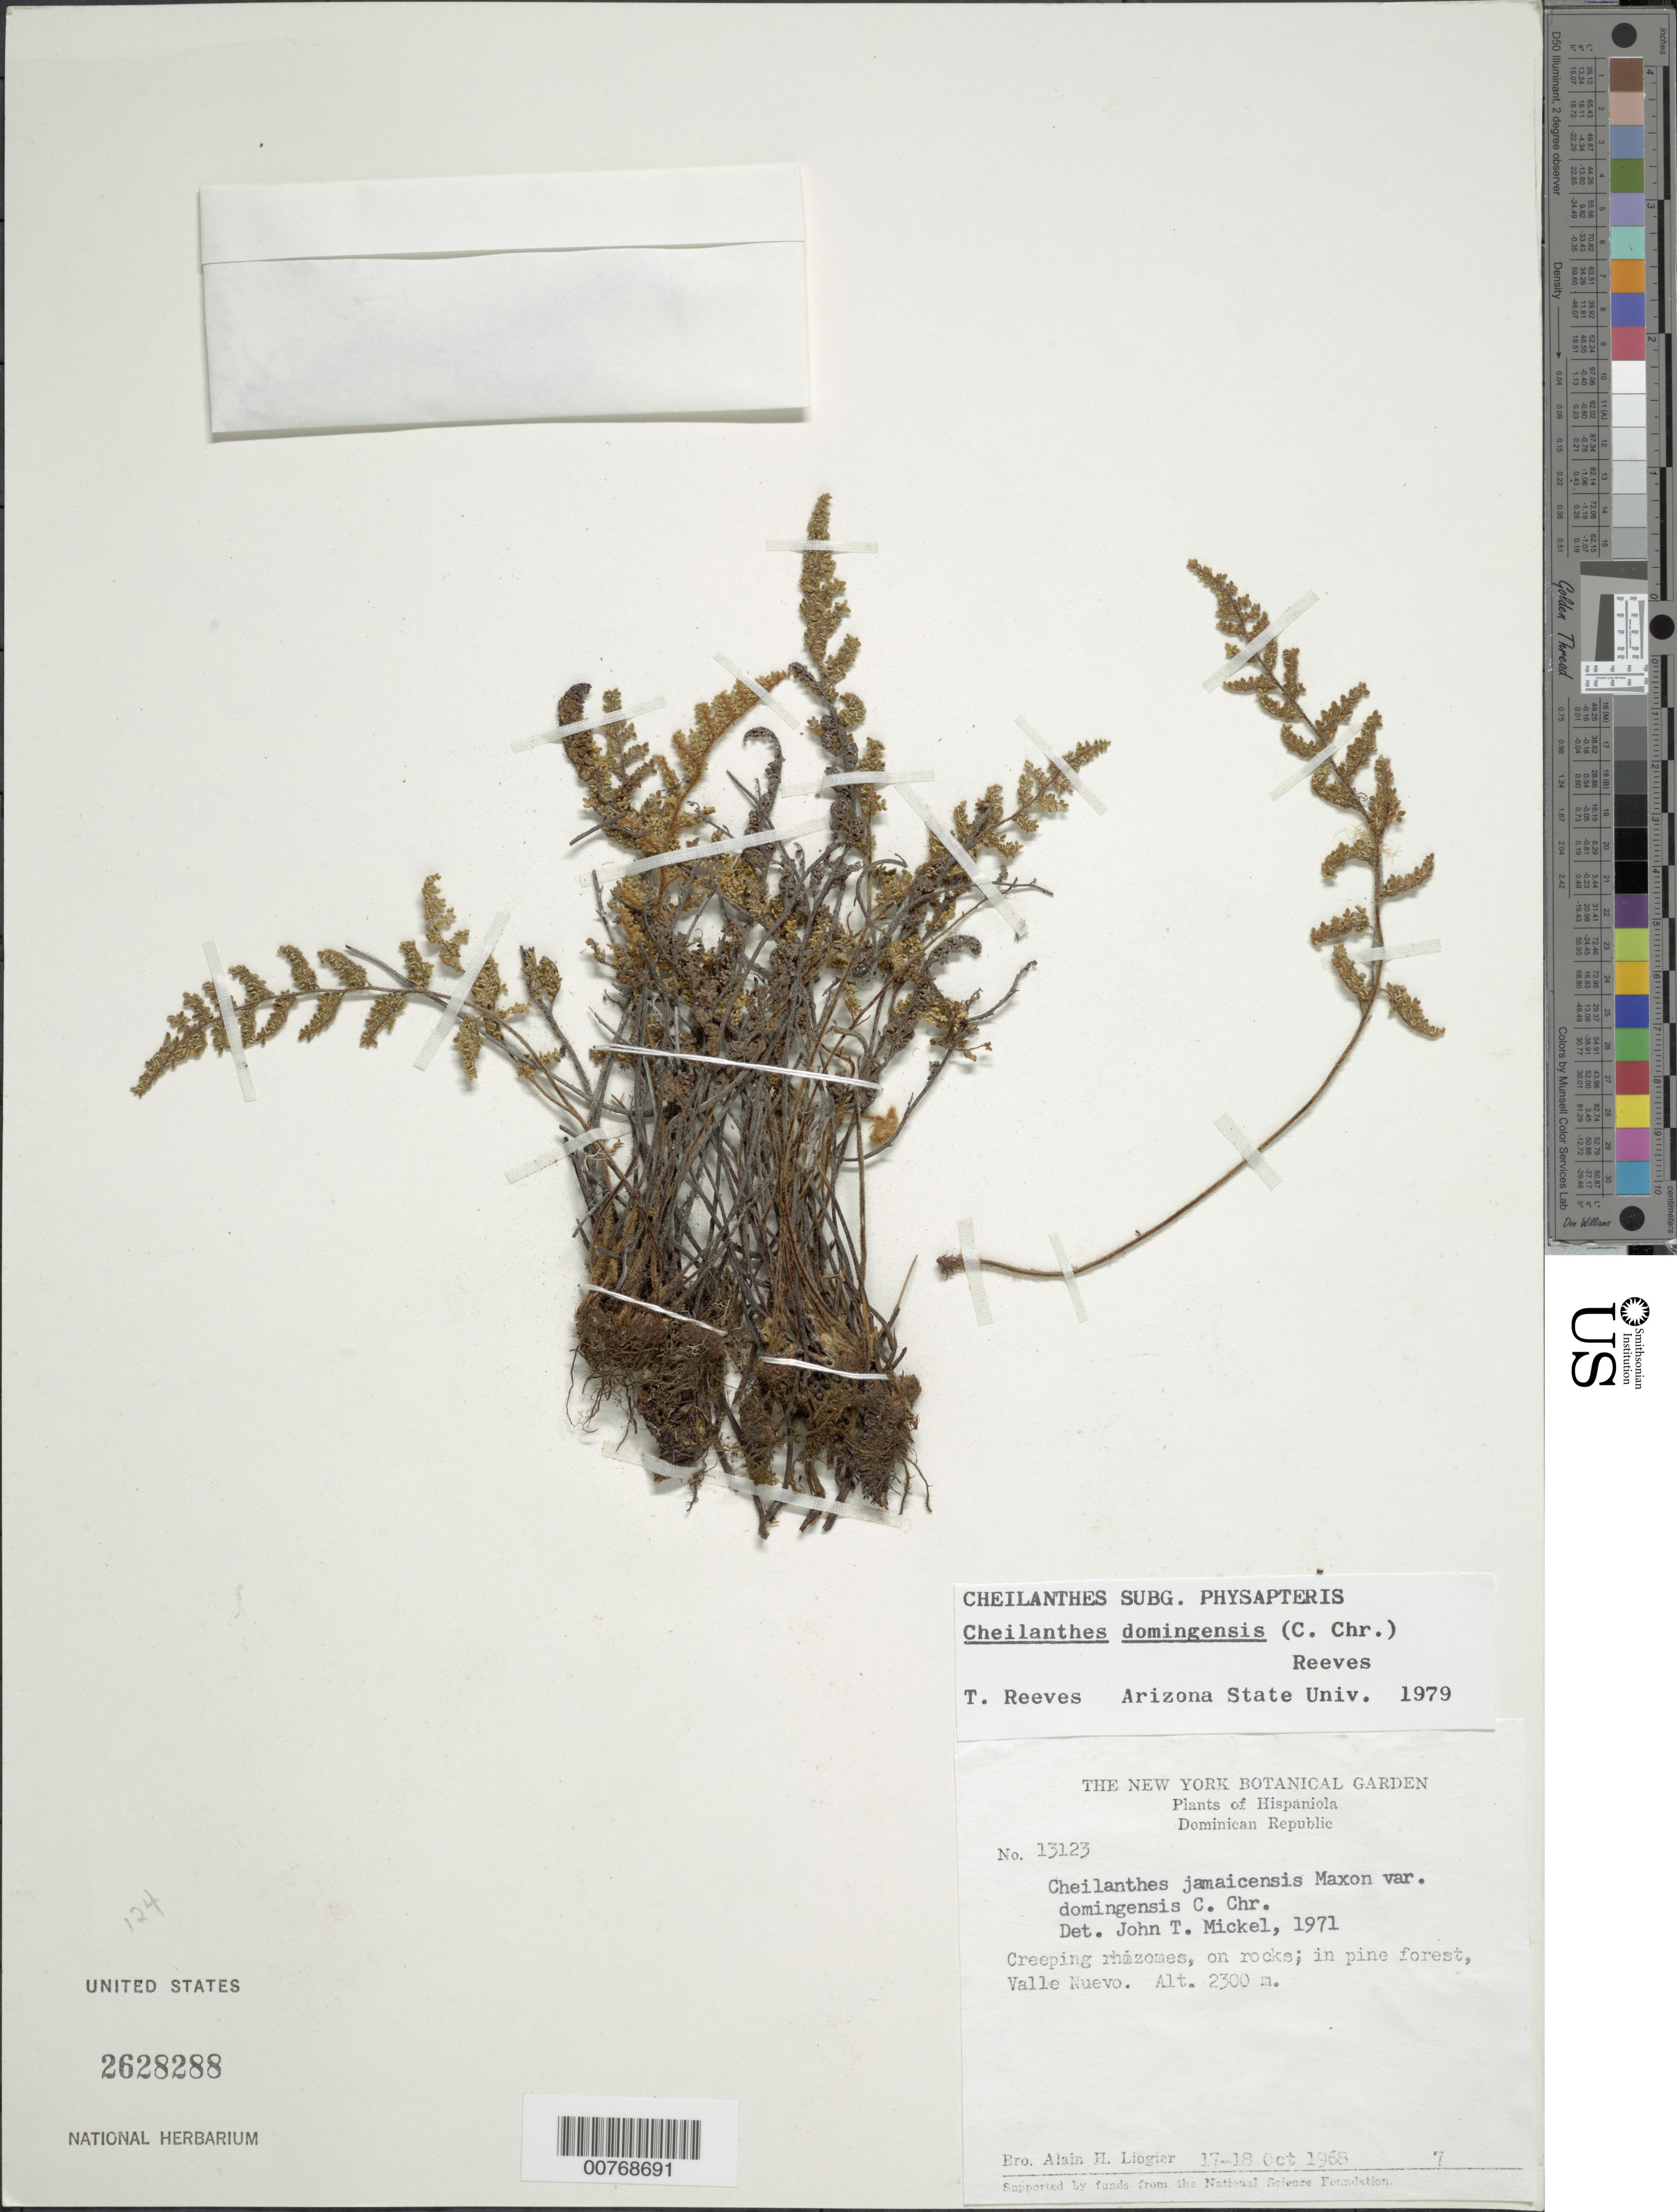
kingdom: Plantae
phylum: Tracheophyta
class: Polypodiopsida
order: Polypodiales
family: Pteridaceae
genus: Notholaena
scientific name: Notholaena trichomanoides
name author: (L.) Desv.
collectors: A. H. Liogier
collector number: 13123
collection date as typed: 17 Oct 1968 to 18 Oct 1968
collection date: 1968-10-17/1968-10-18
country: Dominican Republic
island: Hispaniola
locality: Valle Nuevo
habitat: On rocks, in pine forest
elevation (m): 2300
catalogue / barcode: US 2628288